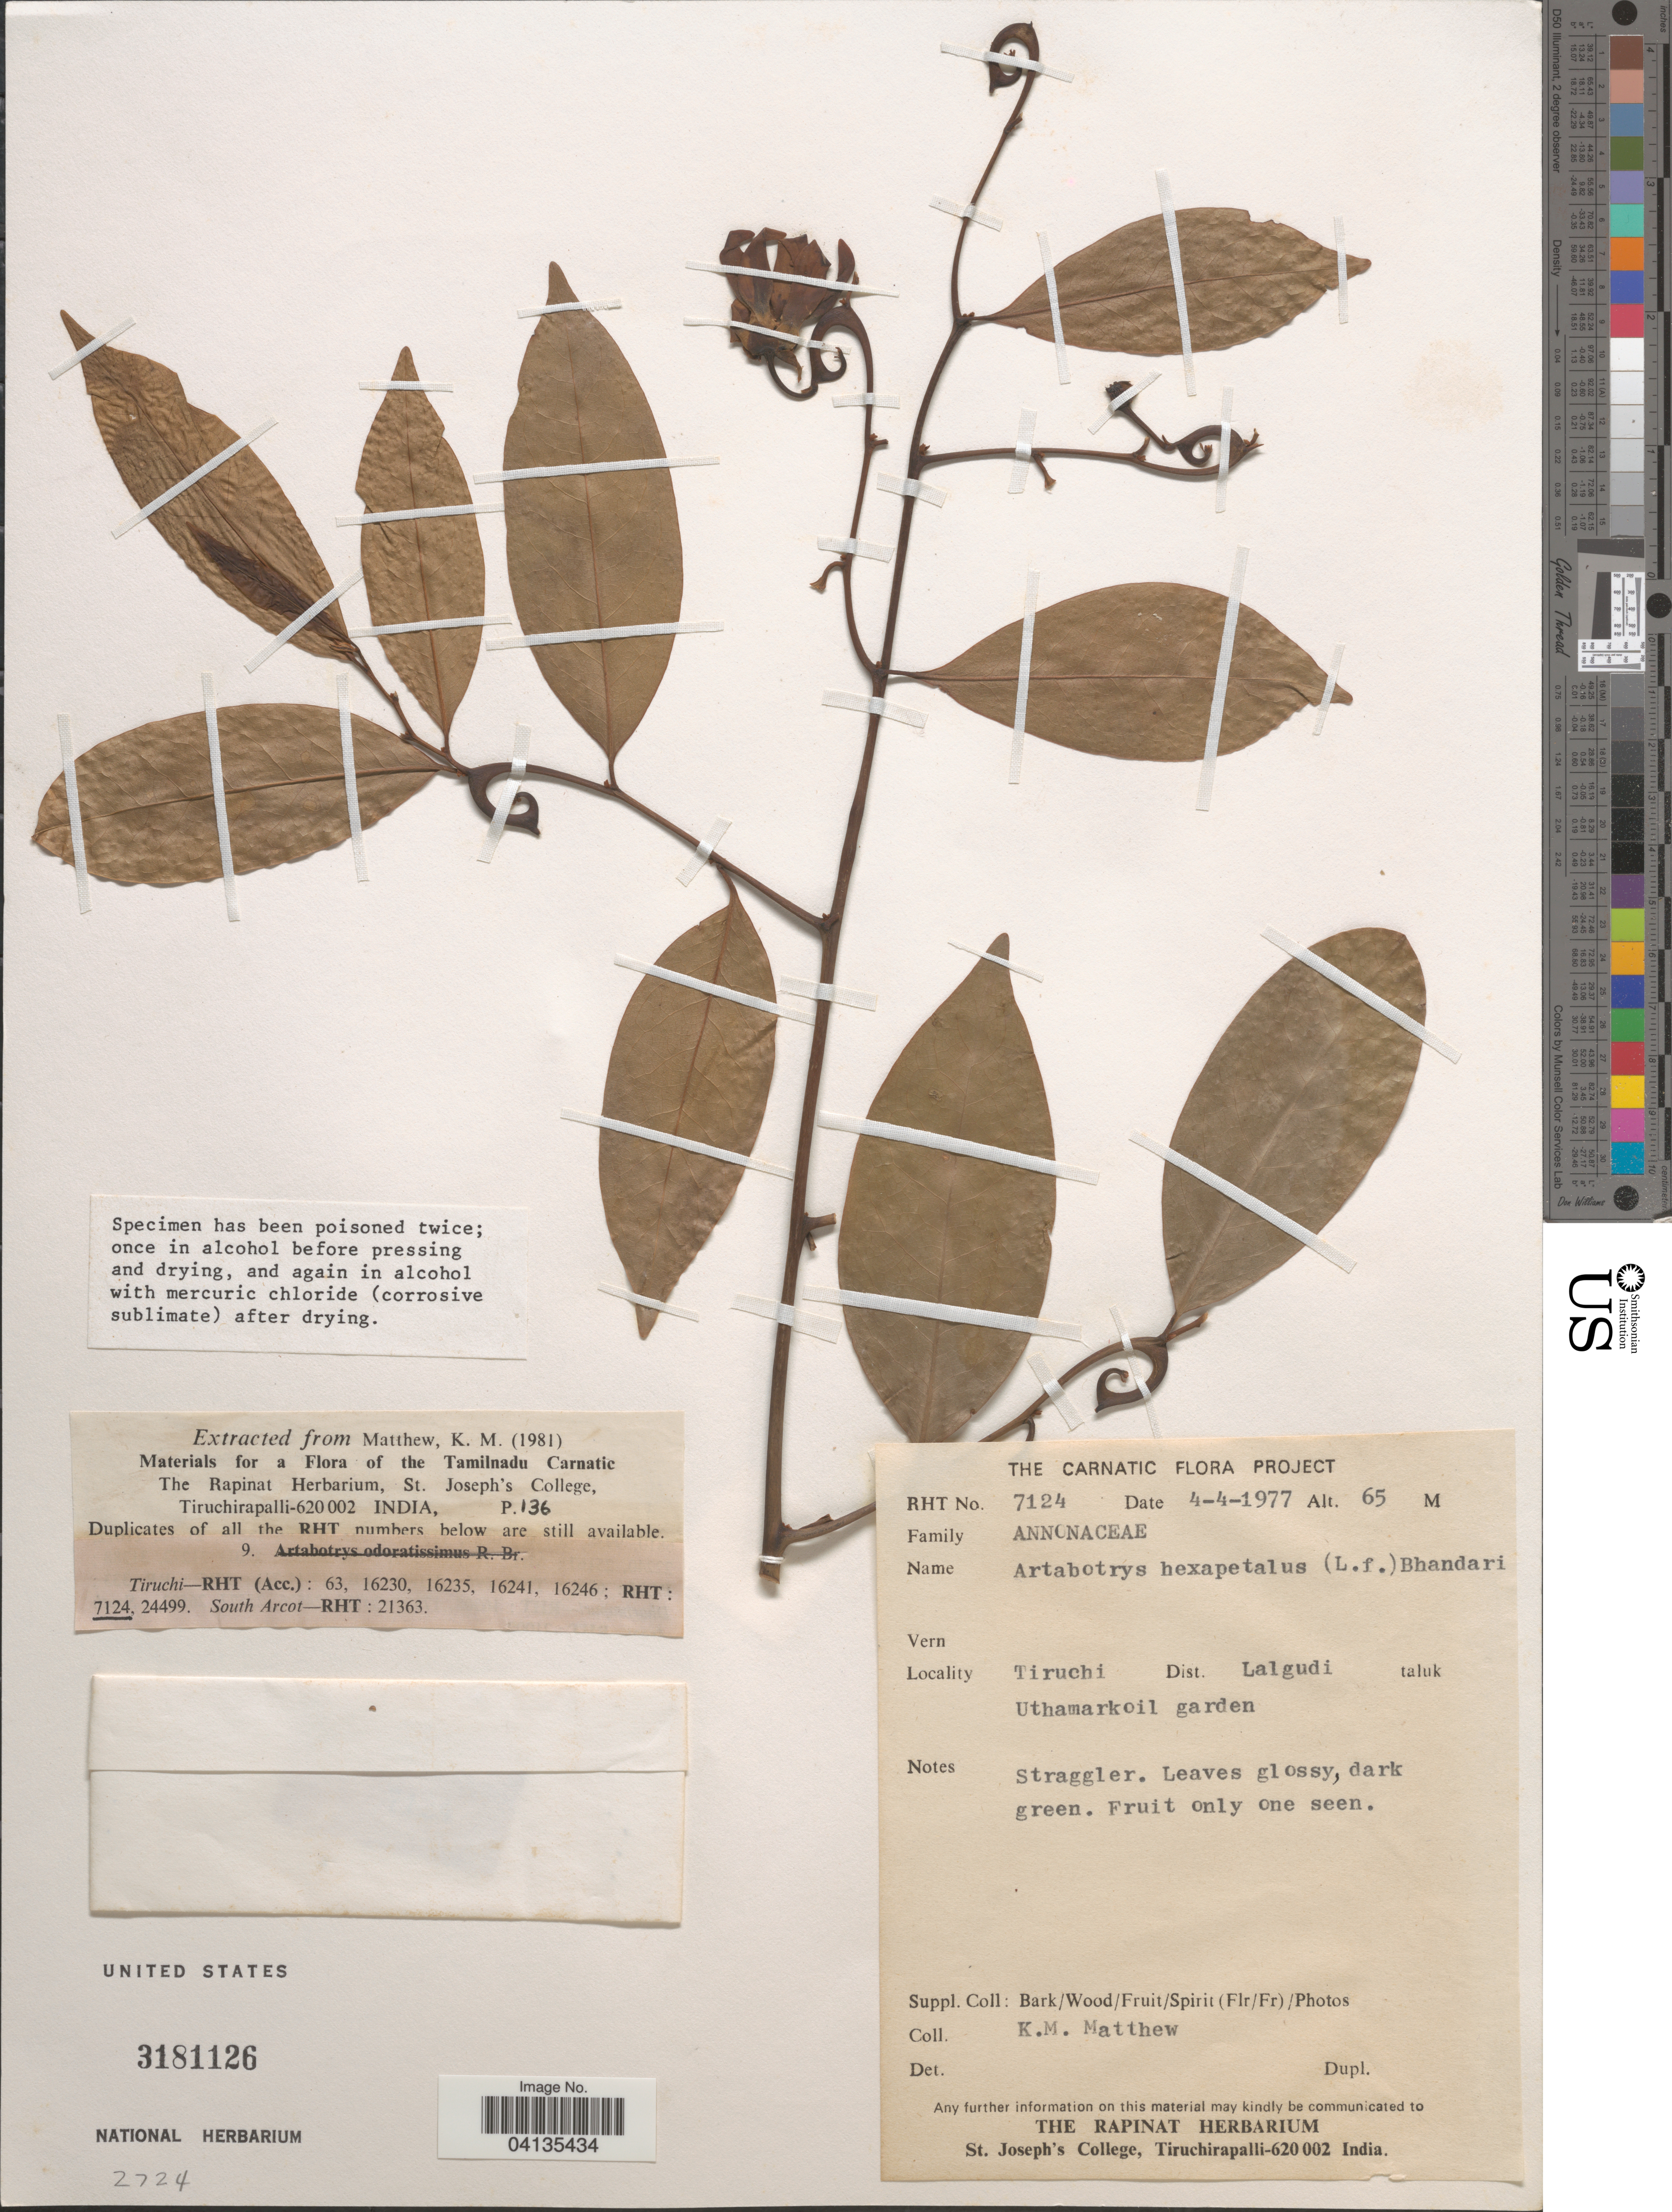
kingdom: Plantae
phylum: Tracheophyta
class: Magnoliopsida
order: Magnoliales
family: Annonaceae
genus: Artabotrys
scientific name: Artabotrys hexapetalus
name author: (L. f.) Bhandari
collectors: K. M. Matthew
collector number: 7124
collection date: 1977-04-04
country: India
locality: The Carnatic. Tiruchi. dist. Lalgudi taluk. Uthamarkoil garden.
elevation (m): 65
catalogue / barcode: US 3181126